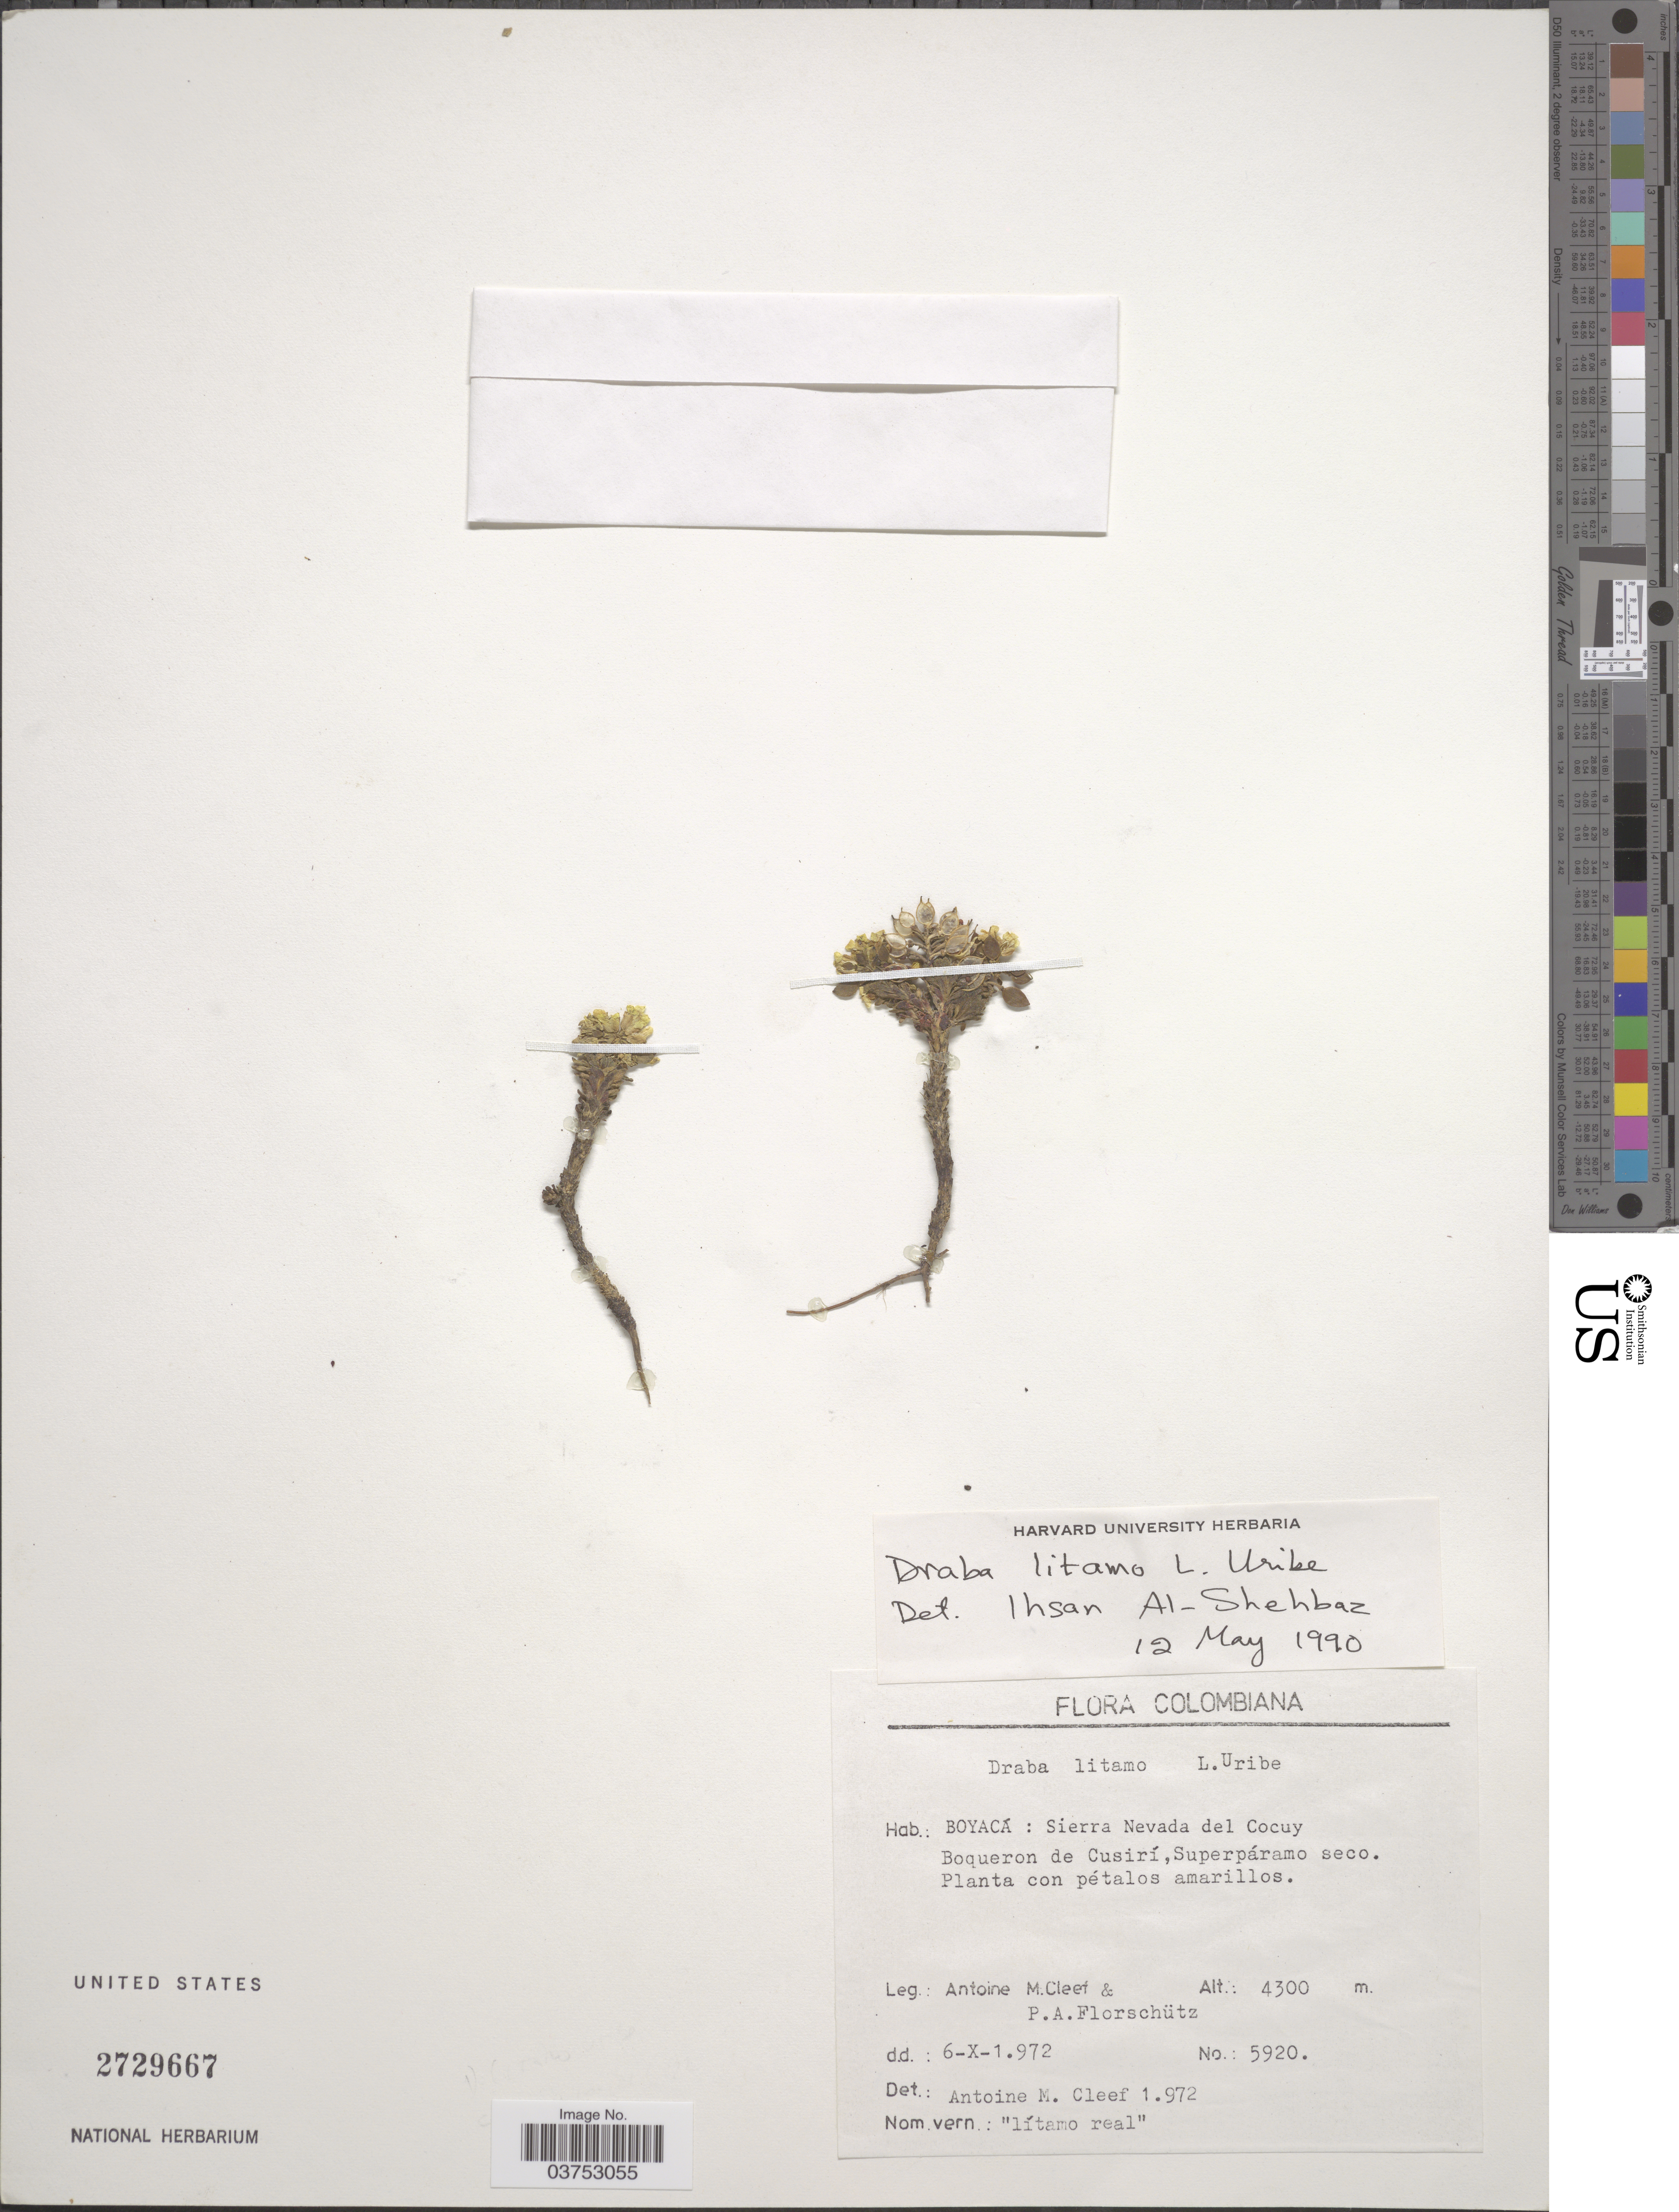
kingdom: Plantae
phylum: Tracheophyta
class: Magnoliopsida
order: Brassicales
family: Brassicaceae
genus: Draba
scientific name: Draba litamo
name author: L. Uribe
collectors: A. M. Cleef & P. Florschütz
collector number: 5920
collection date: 1972-10-06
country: Colombia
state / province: Boyacá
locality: Sierra Nevada del Cocuy. Boqueron de Cusirí, Superpáramo seco.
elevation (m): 4300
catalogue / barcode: US 2729667